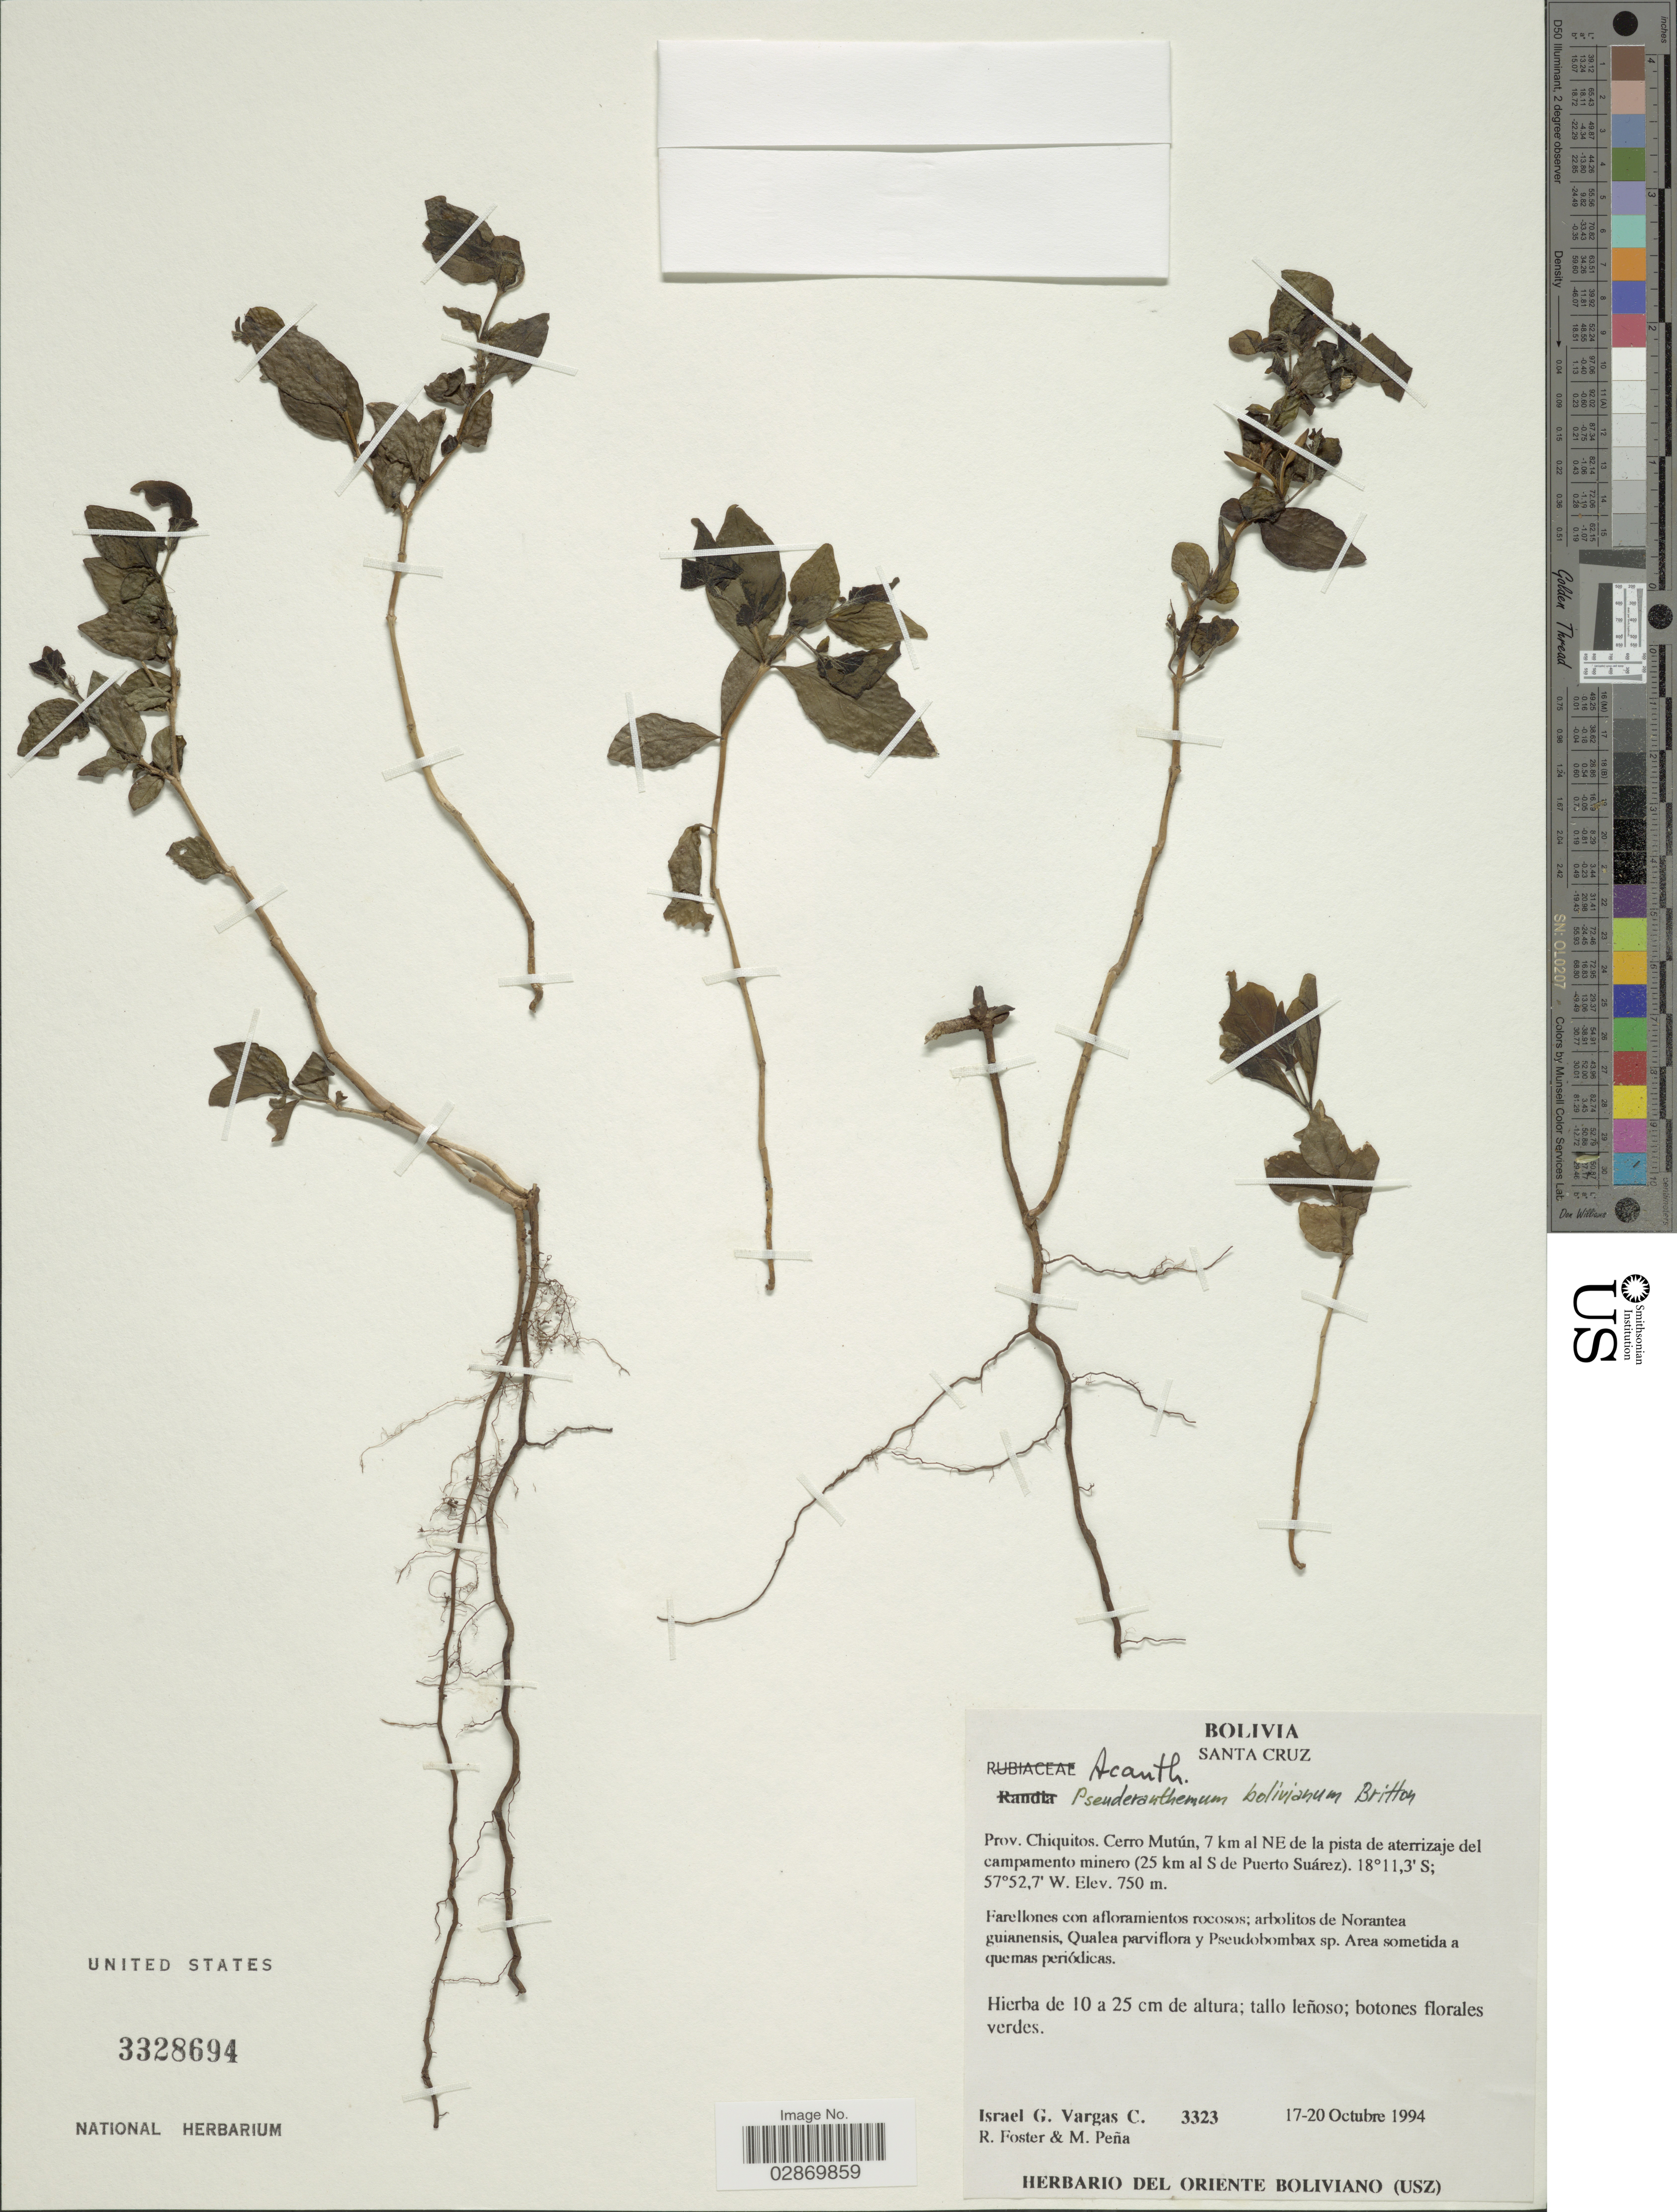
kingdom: Plantae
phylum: Tracheophyta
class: Magnoliopsida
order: Lamiales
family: Acanthaceae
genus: Pseuderanthemum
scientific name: Pseuderanthemum congestum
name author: (S. Moore) Wassh.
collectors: I. G. Vargas C., R. Foster & M. Peña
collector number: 3323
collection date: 1994-10-17/1994-10-20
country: Bolivia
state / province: Santa Cruz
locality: Prov. Chiquitos, Cerro Mutún, 7 km al NE de la pista de aterrizaje del campamento minero (25 km al S de Puerto Suárez).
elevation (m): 750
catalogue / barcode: US 3328694